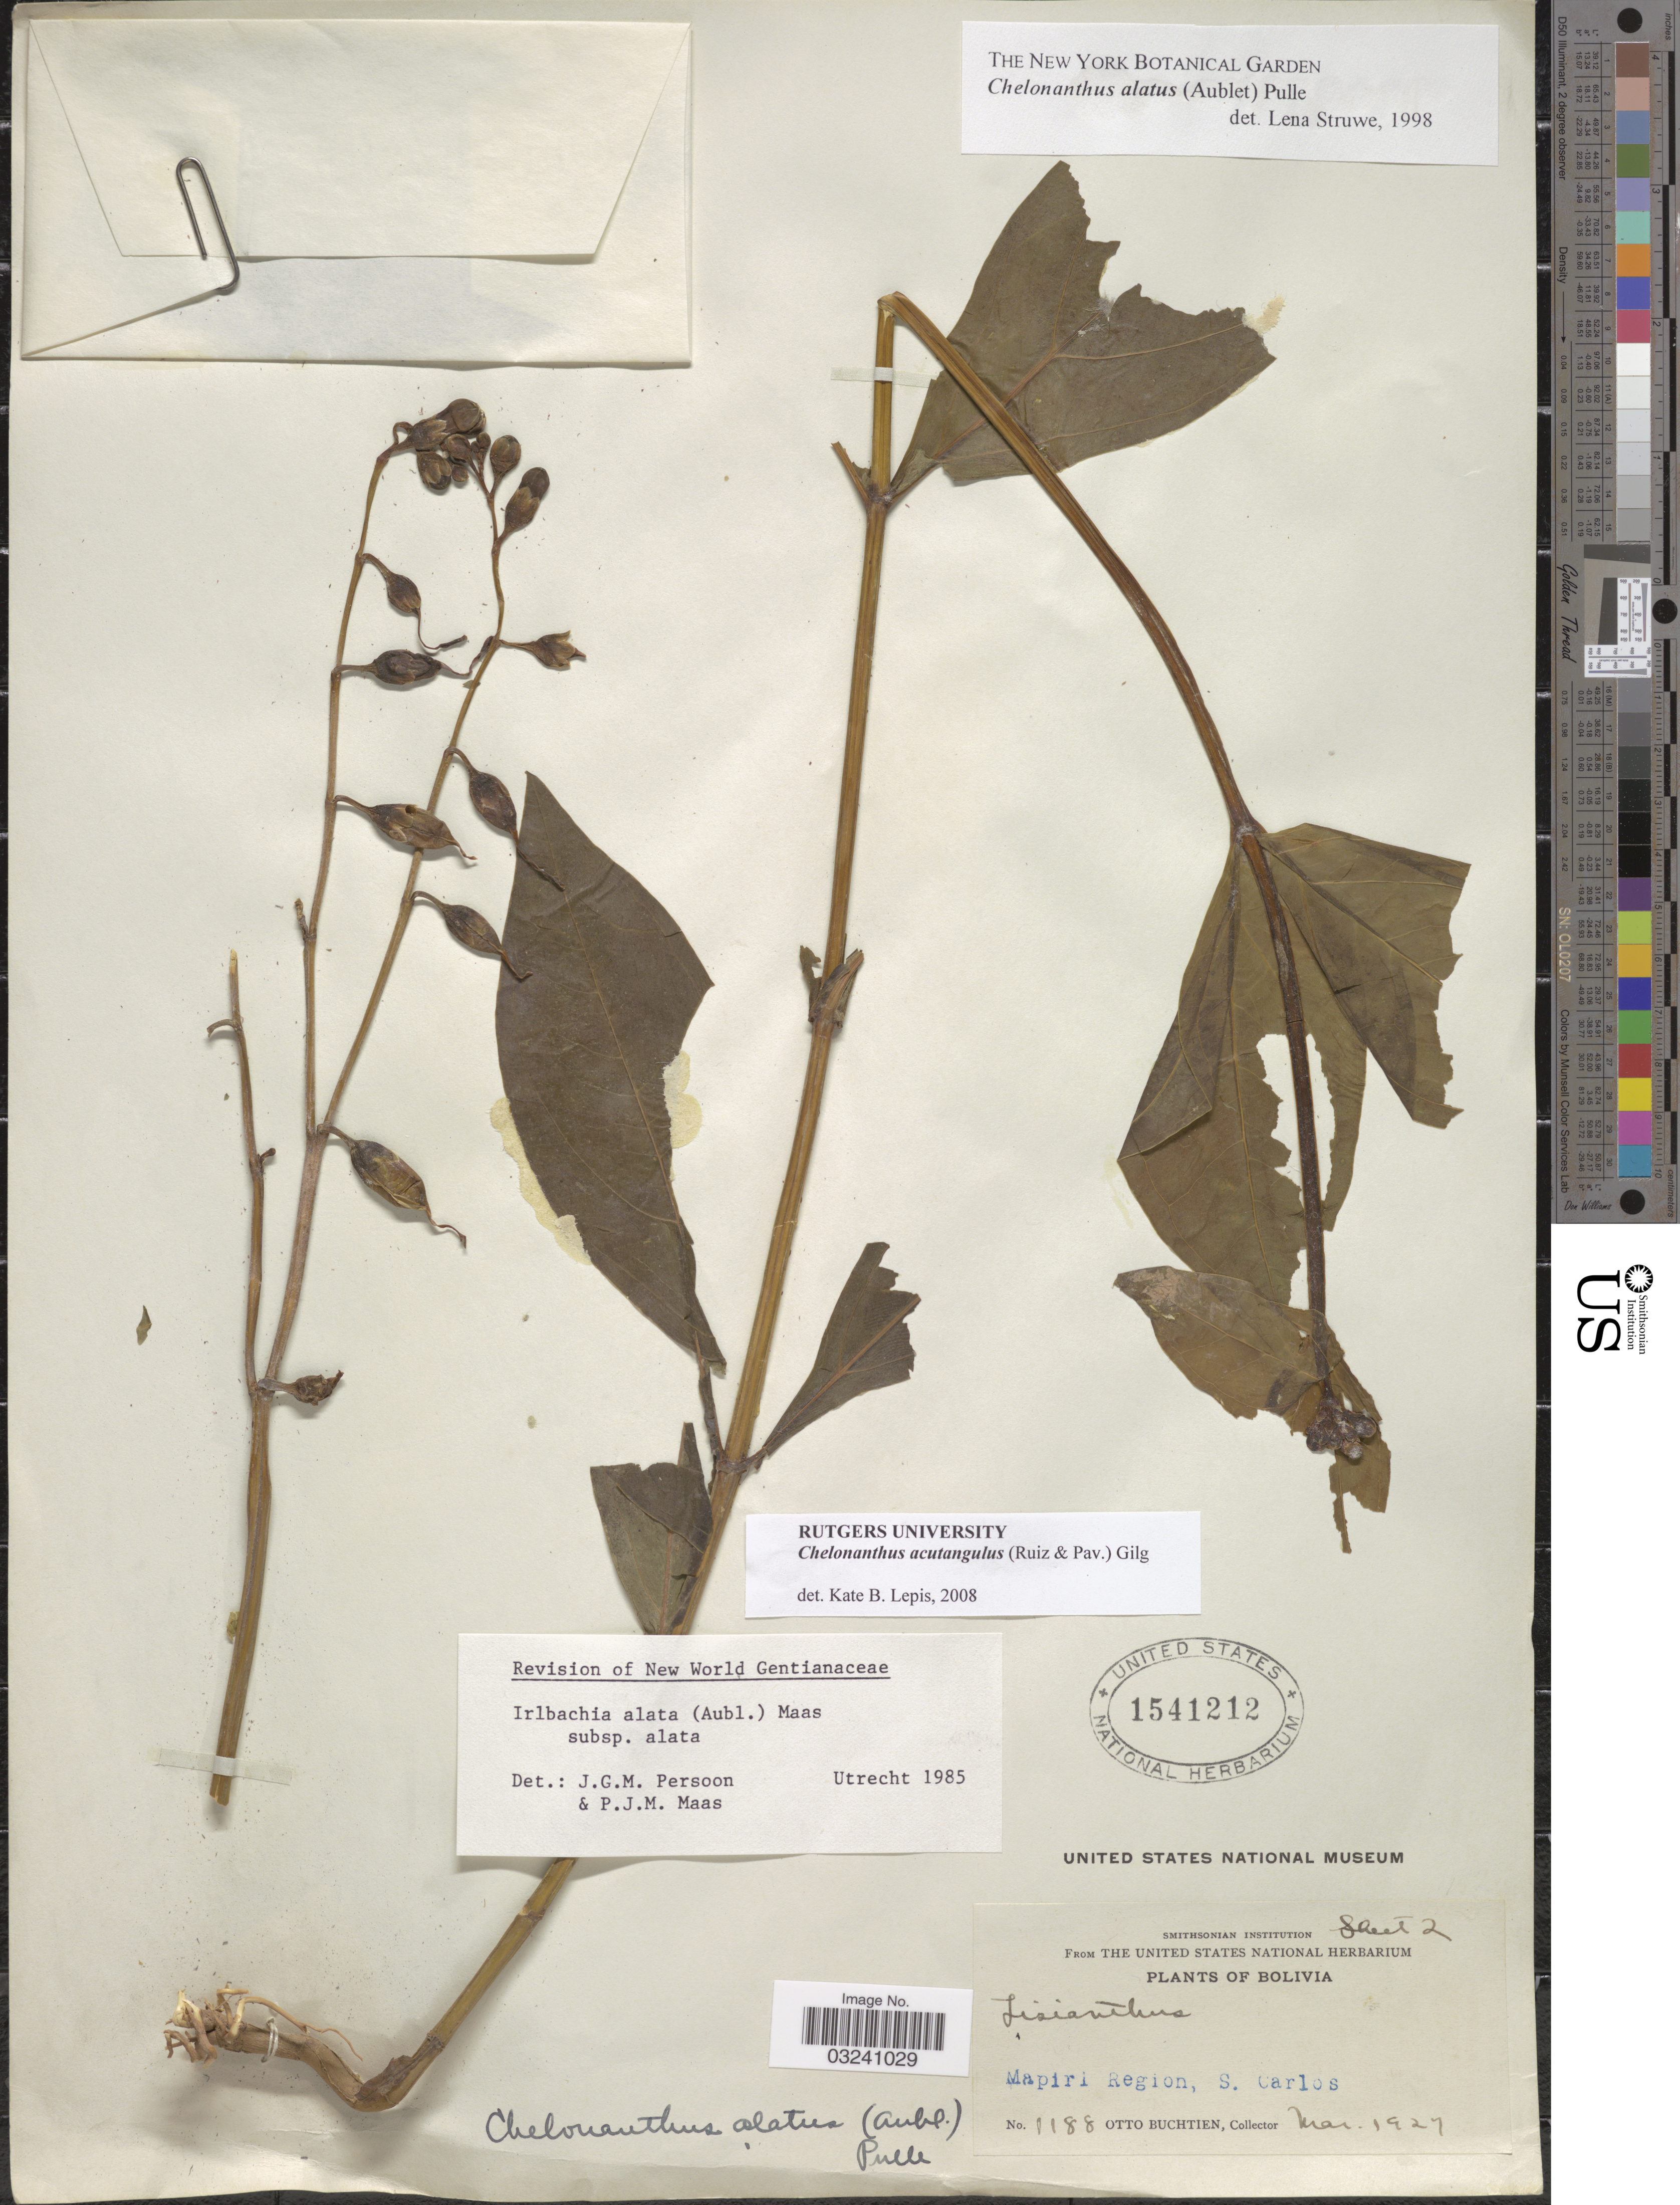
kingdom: Plantae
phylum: Tracheophyta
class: Magnoliopsida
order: Gentianales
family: Gentianaceae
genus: Chelonanthus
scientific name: Chelonanthus acutangulus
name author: (Ruiz & Pav.) Gilg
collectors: O. Buchtien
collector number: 1188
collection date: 1927-03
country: Bolivia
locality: Mapiri Region, S. Carlos.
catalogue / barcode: US 1541212